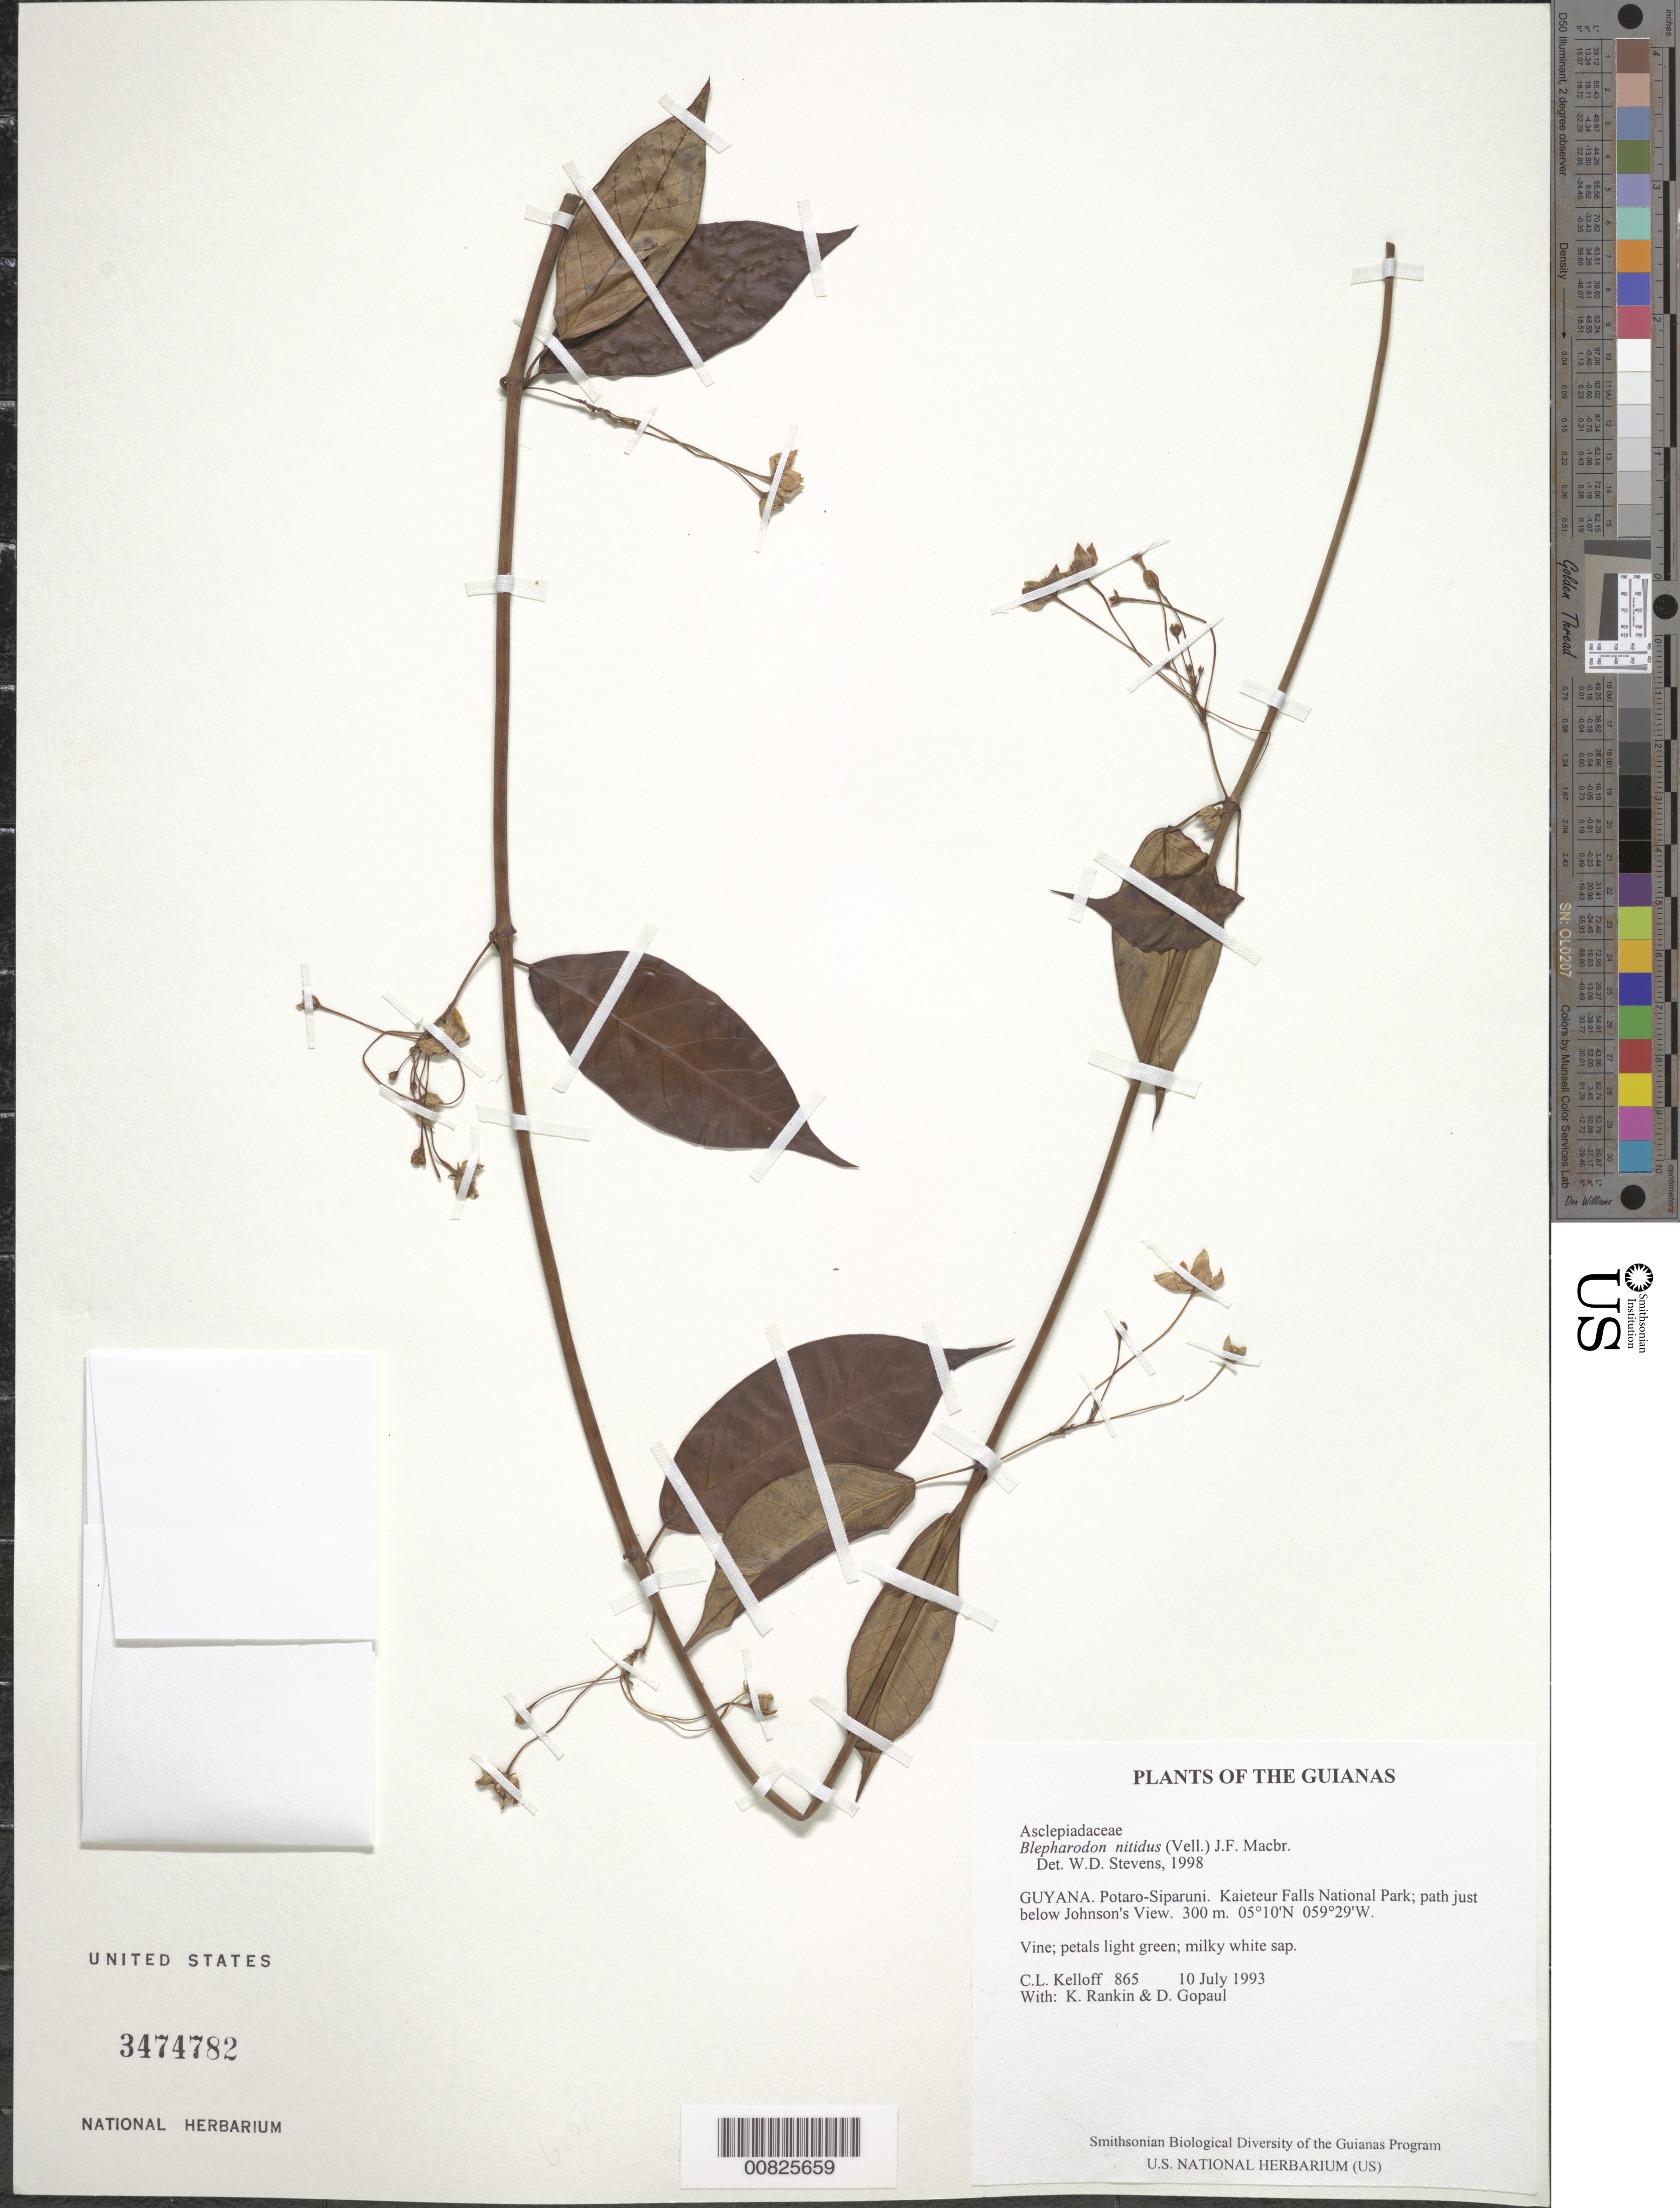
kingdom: Plantae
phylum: Tracheophyta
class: Magnoliopsida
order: Gentianales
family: Apocynaceae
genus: Blepharodon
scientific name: Blepharodon nitidus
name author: (Vell.) J.F. Macbr.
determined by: Stevens, W. Douglas, Missouri Botanical Garden (MO)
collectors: C. L. Kelloff, K. Rankin & D. Gopaul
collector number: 865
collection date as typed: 10 July 1993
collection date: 1993-07-10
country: Guyana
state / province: Potaro-Siparuni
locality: Kaieteur Falls National Park; path just below Johnson's View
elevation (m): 300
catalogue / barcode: US 3474782